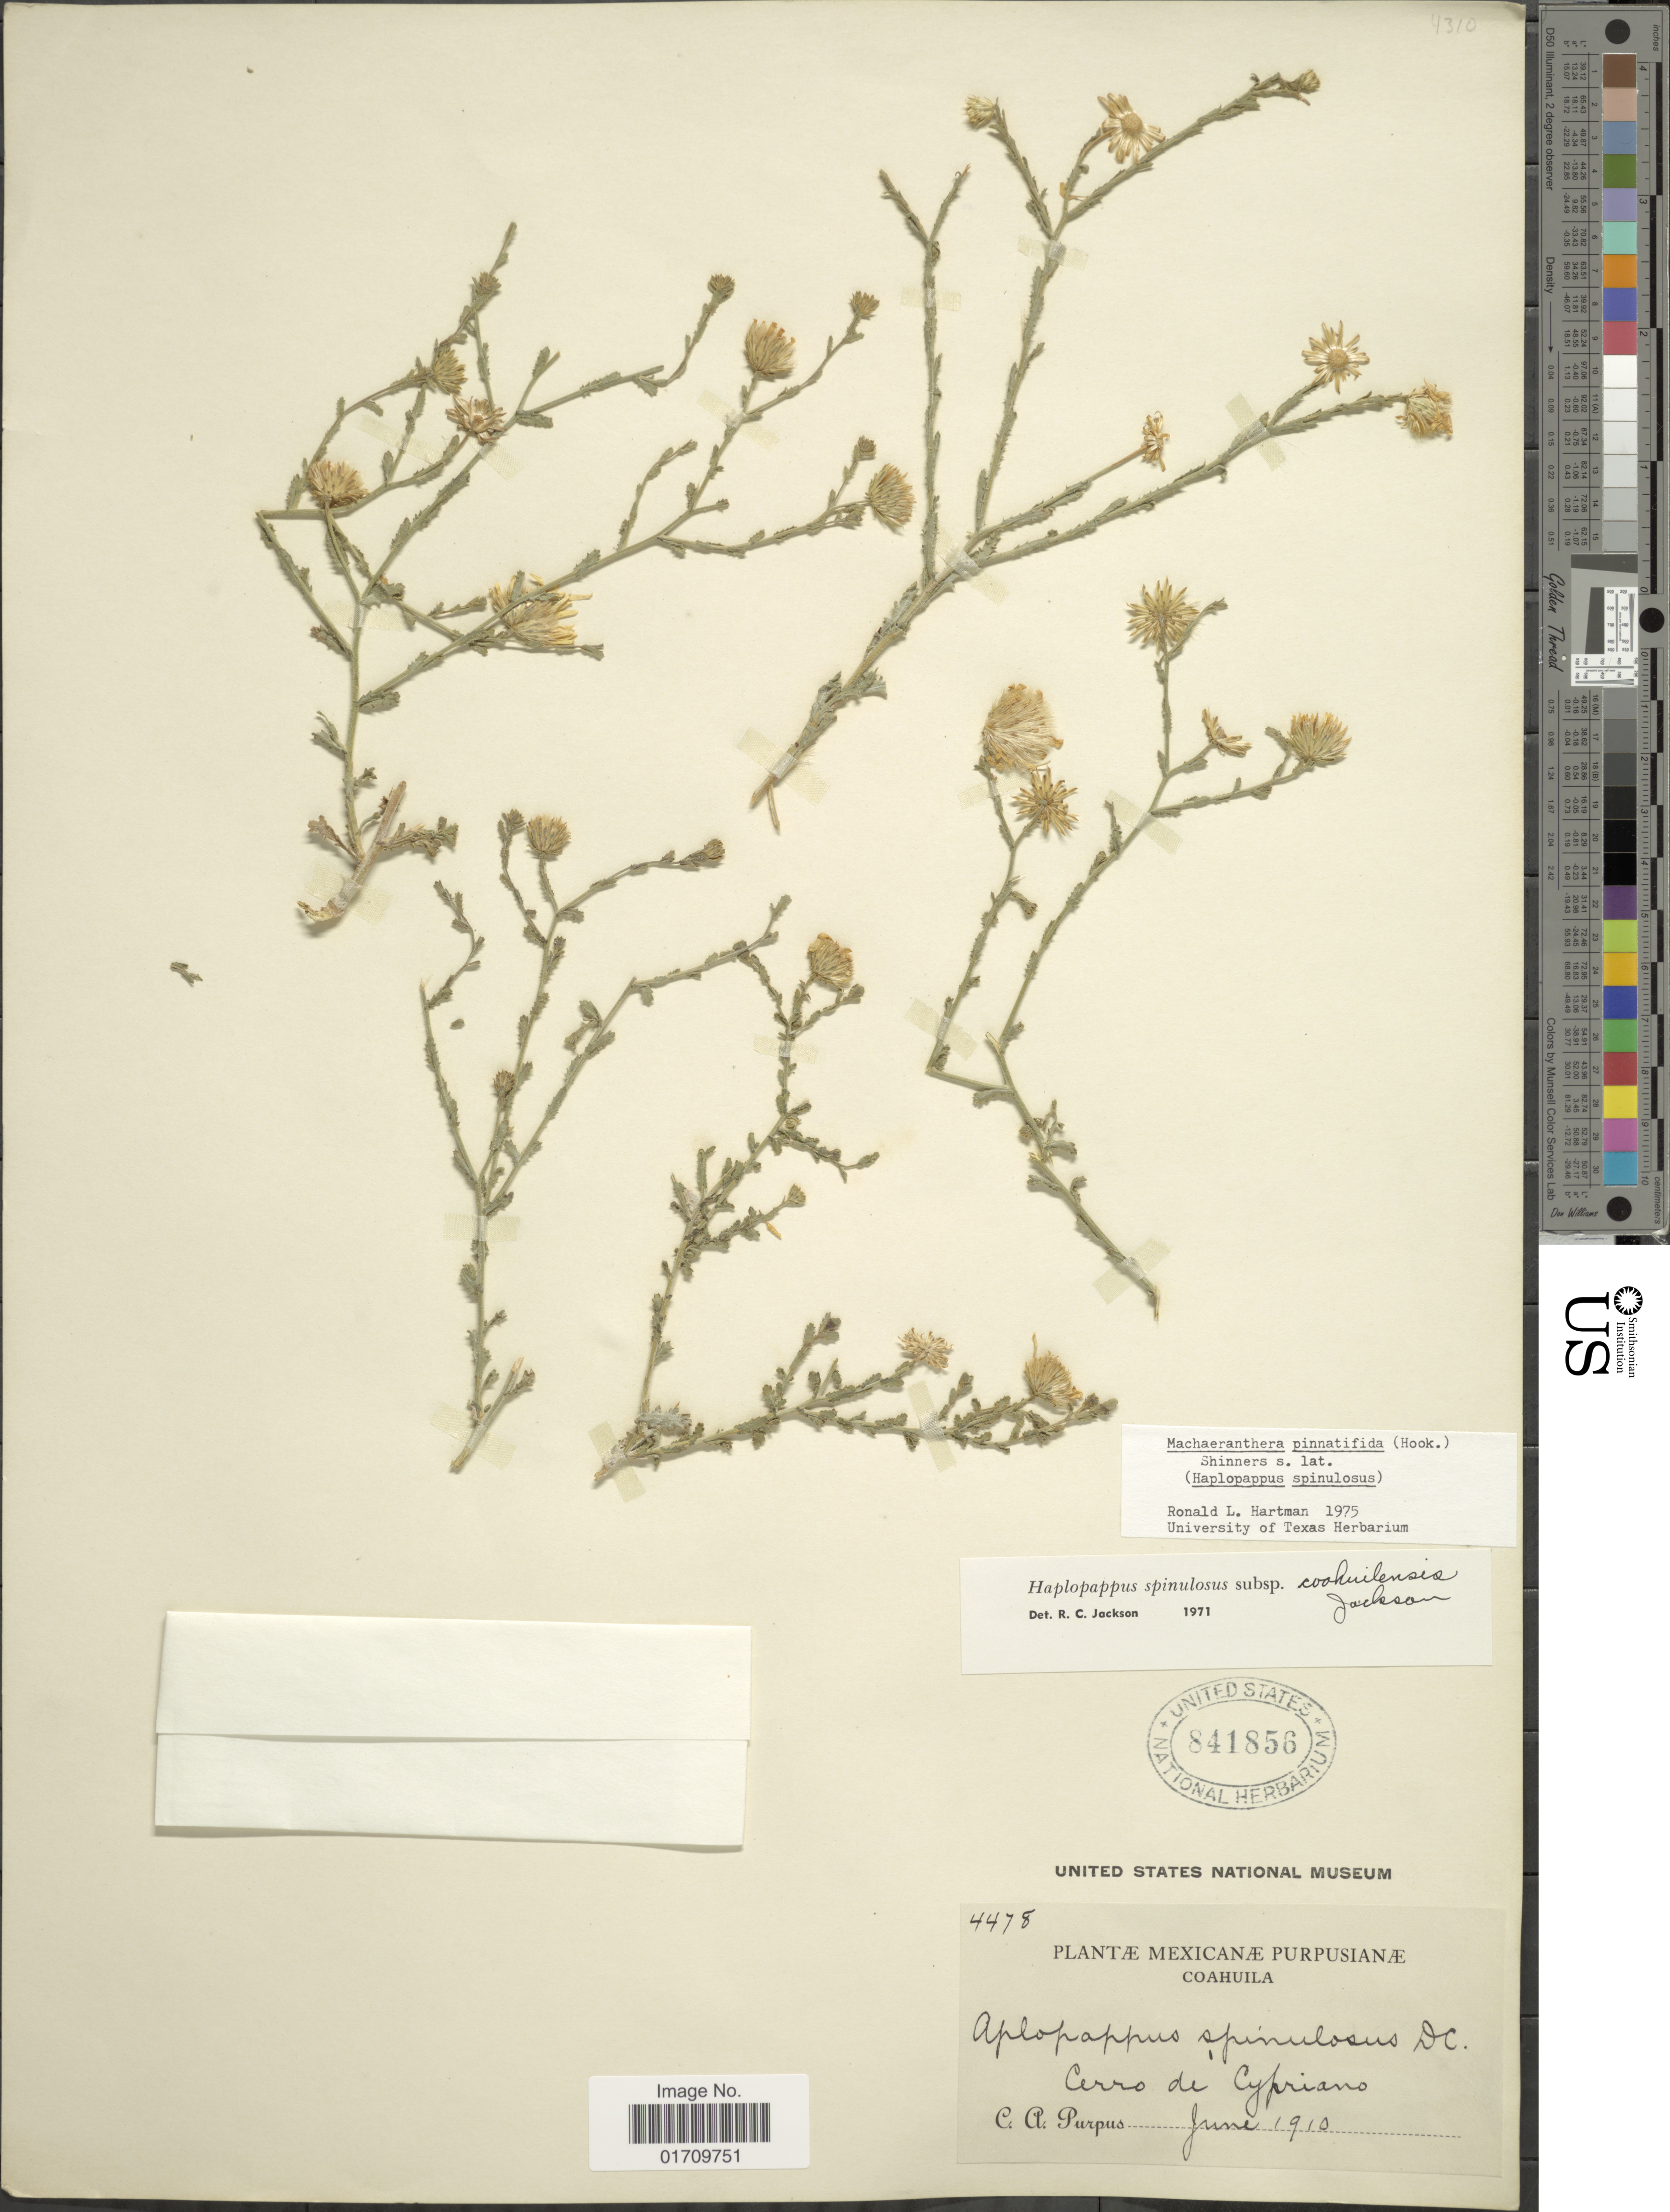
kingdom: Plantae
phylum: Tracheophyta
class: Magnoliopsida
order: Asterales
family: Asteraceae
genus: Machaeranthera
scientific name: Machaeranthera pinnatifida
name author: (Hook.) Shinners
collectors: C. A. Purpus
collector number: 4478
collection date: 1910-06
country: Mexico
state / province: Coahuila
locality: Mexicanae, Cerro de Cypriano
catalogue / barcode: US 841856